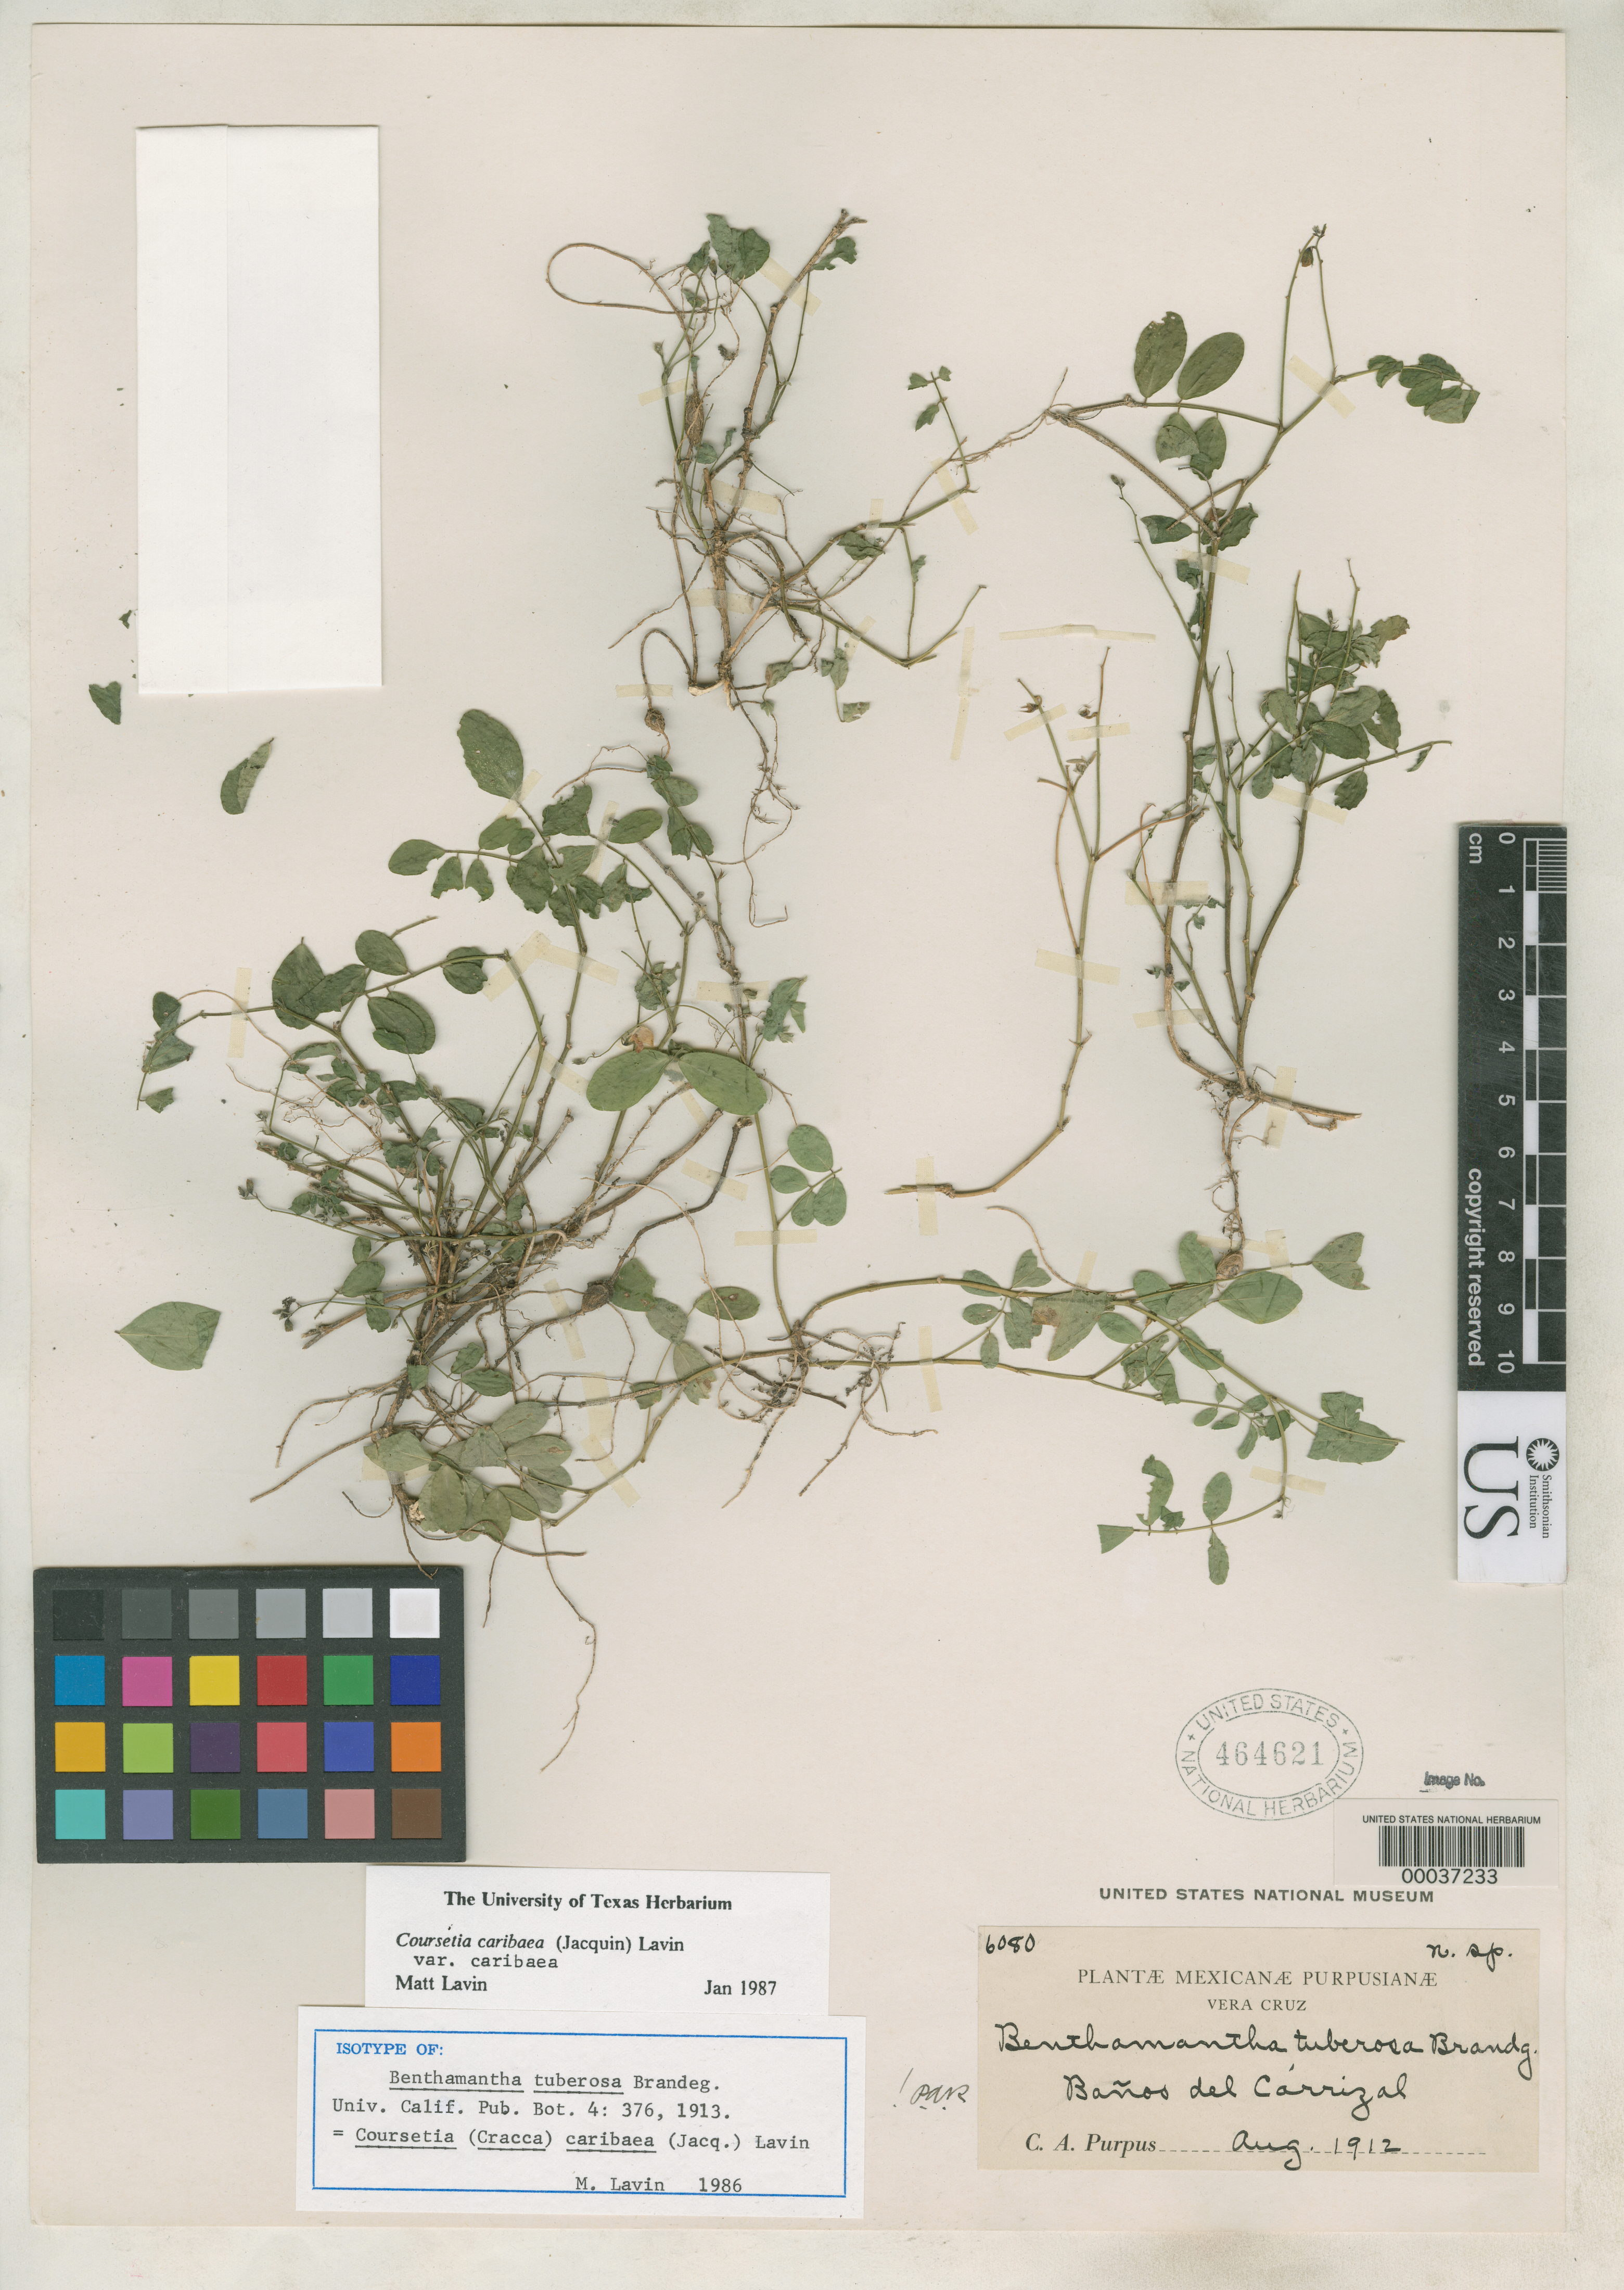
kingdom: Plantae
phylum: Tracheophyta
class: Magnoliopsida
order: Fabales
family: Fabaceae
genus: Benthamantha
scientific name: Benthamantha tuberosa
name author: Brandegee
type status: Isotype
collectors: C. A. Purpus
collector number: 6080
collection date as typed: Aug 1912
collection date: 1912-08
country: Mexico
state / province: Veracruz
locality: Banos del Carrizal.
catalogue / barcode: US 464621